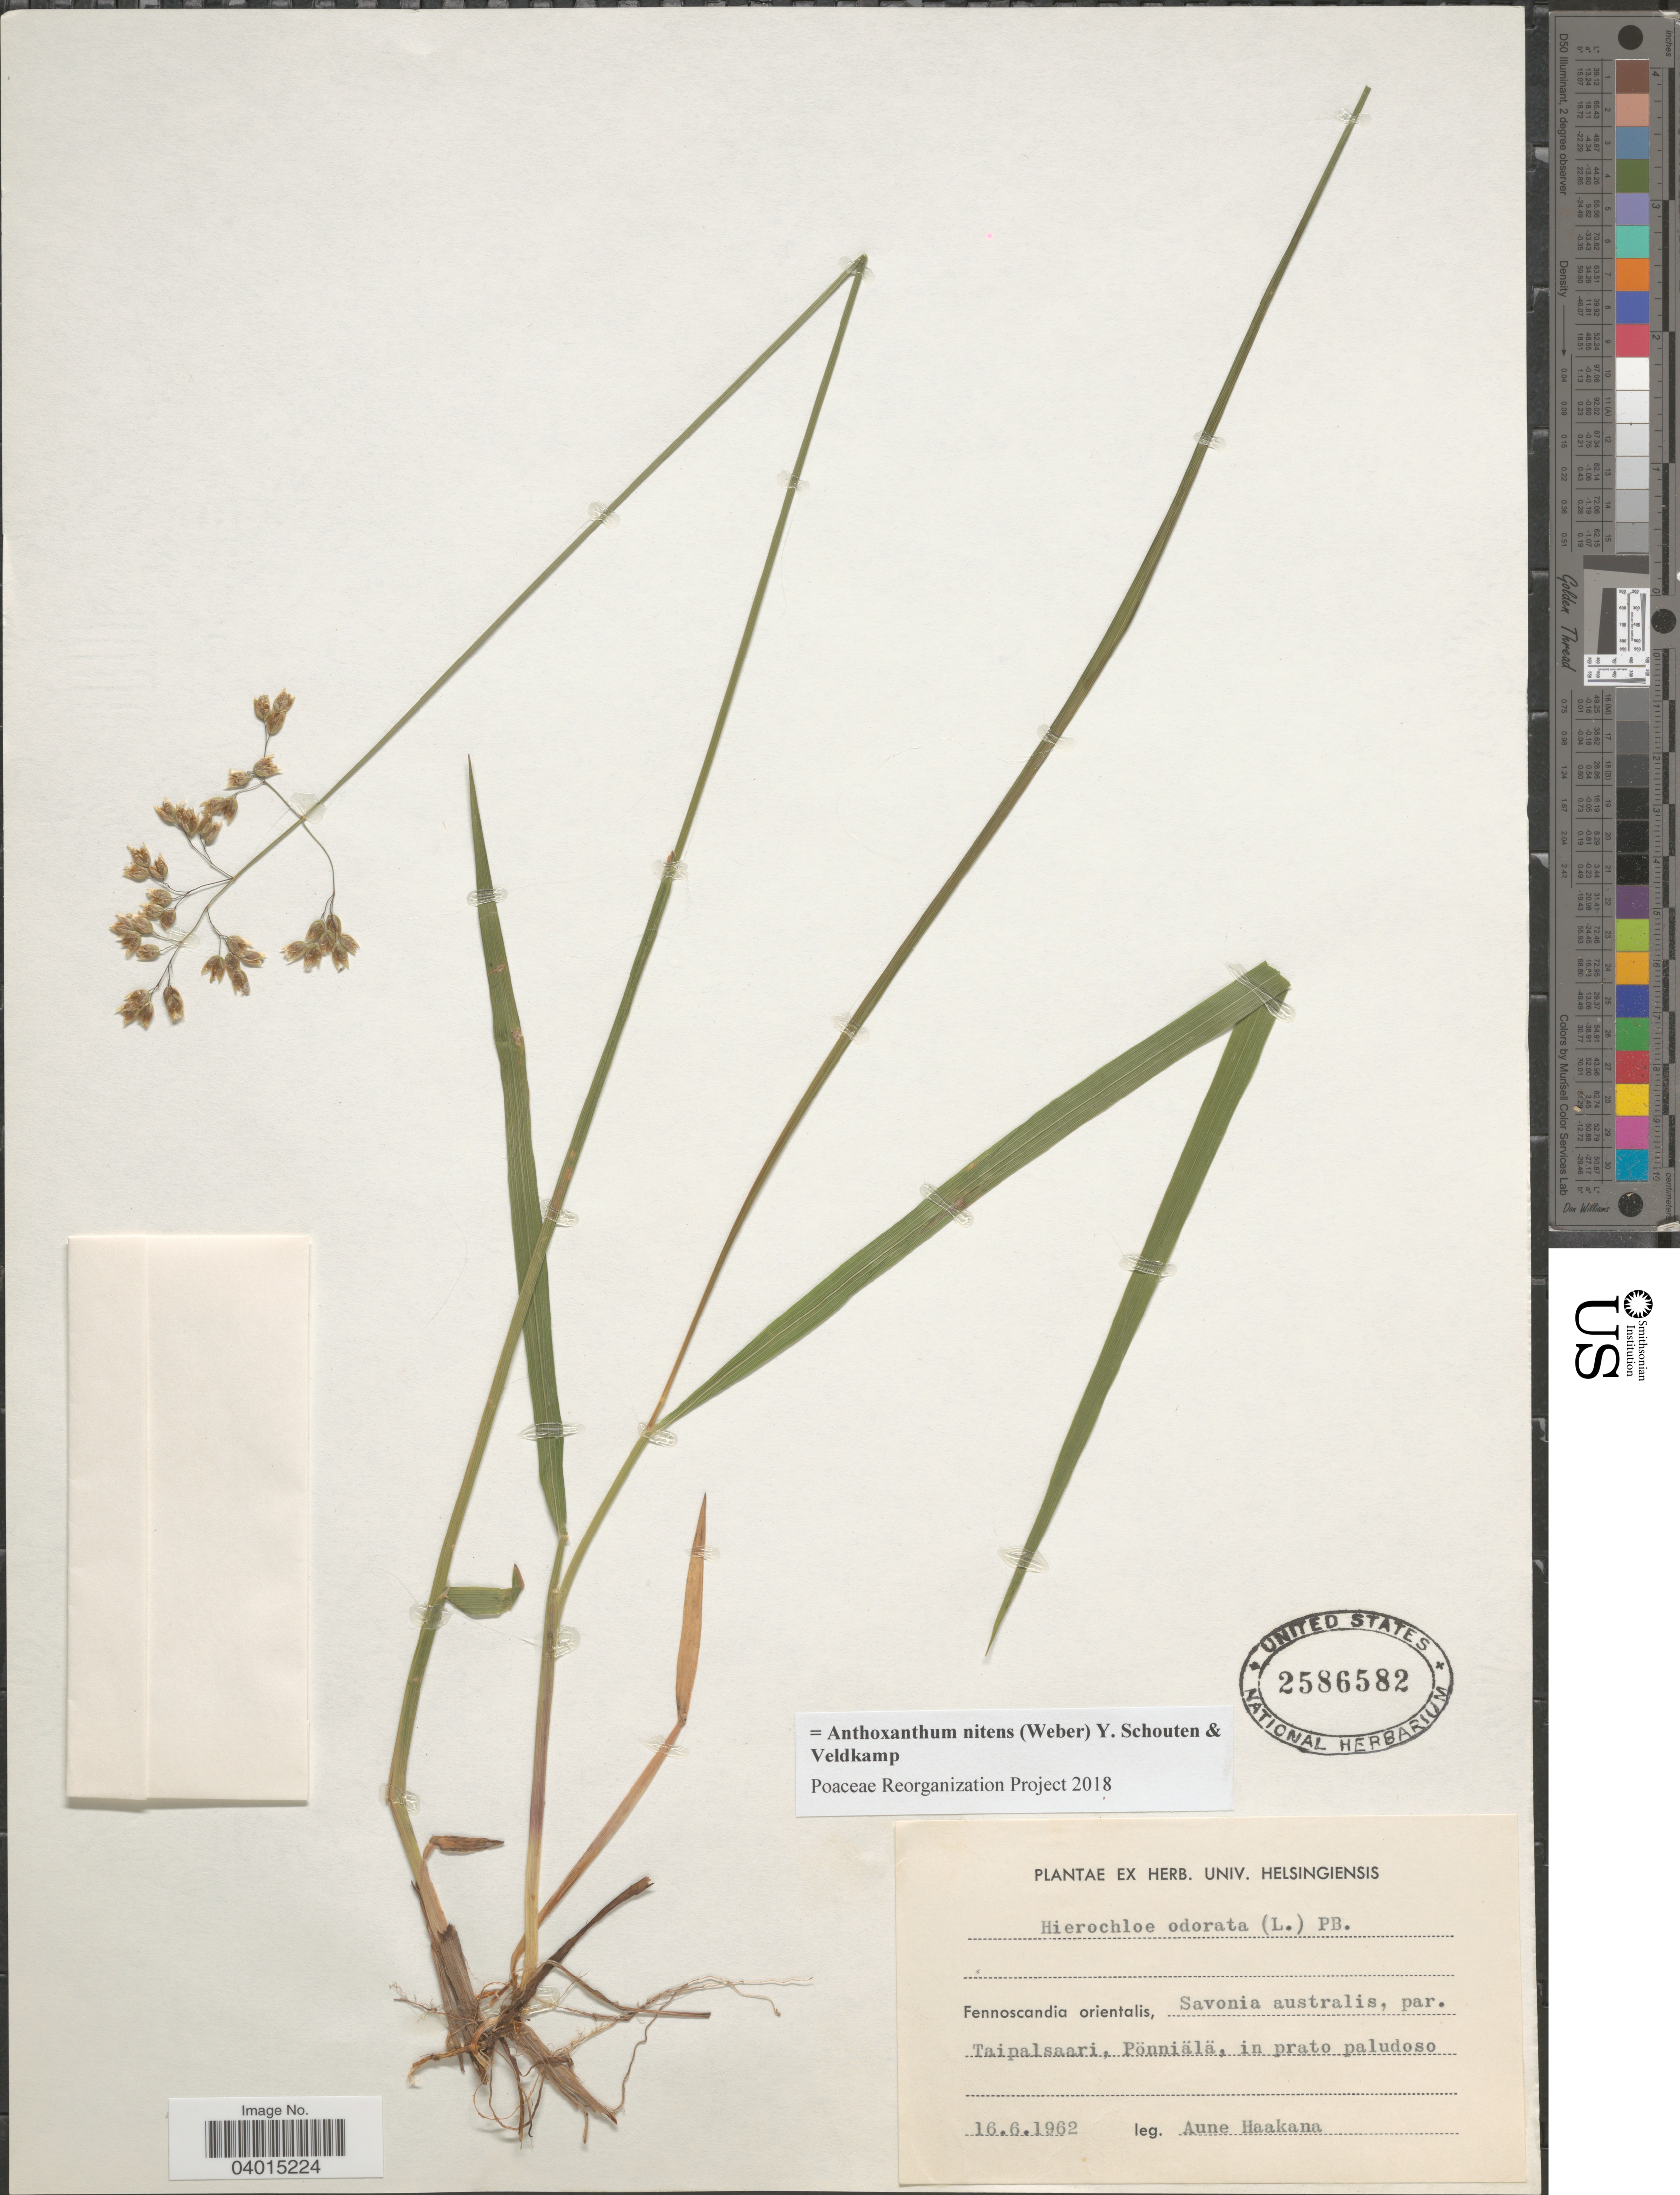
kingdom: Plantae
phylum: Tracheophyta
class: Liliopsida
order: Poales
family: Poaceae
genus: Anthoxanthum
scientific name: Anthoxanthum nitens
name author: (G.H. Weber) R.T.A. Schouten & Veldkamp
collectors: A. Haakana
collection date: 1962-06-16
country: Finland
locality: Fennoscandia orientalis, Savonia australis, par. Taipalsaari, Pönniälä, in prato paludoso.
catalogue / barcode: US 2586582